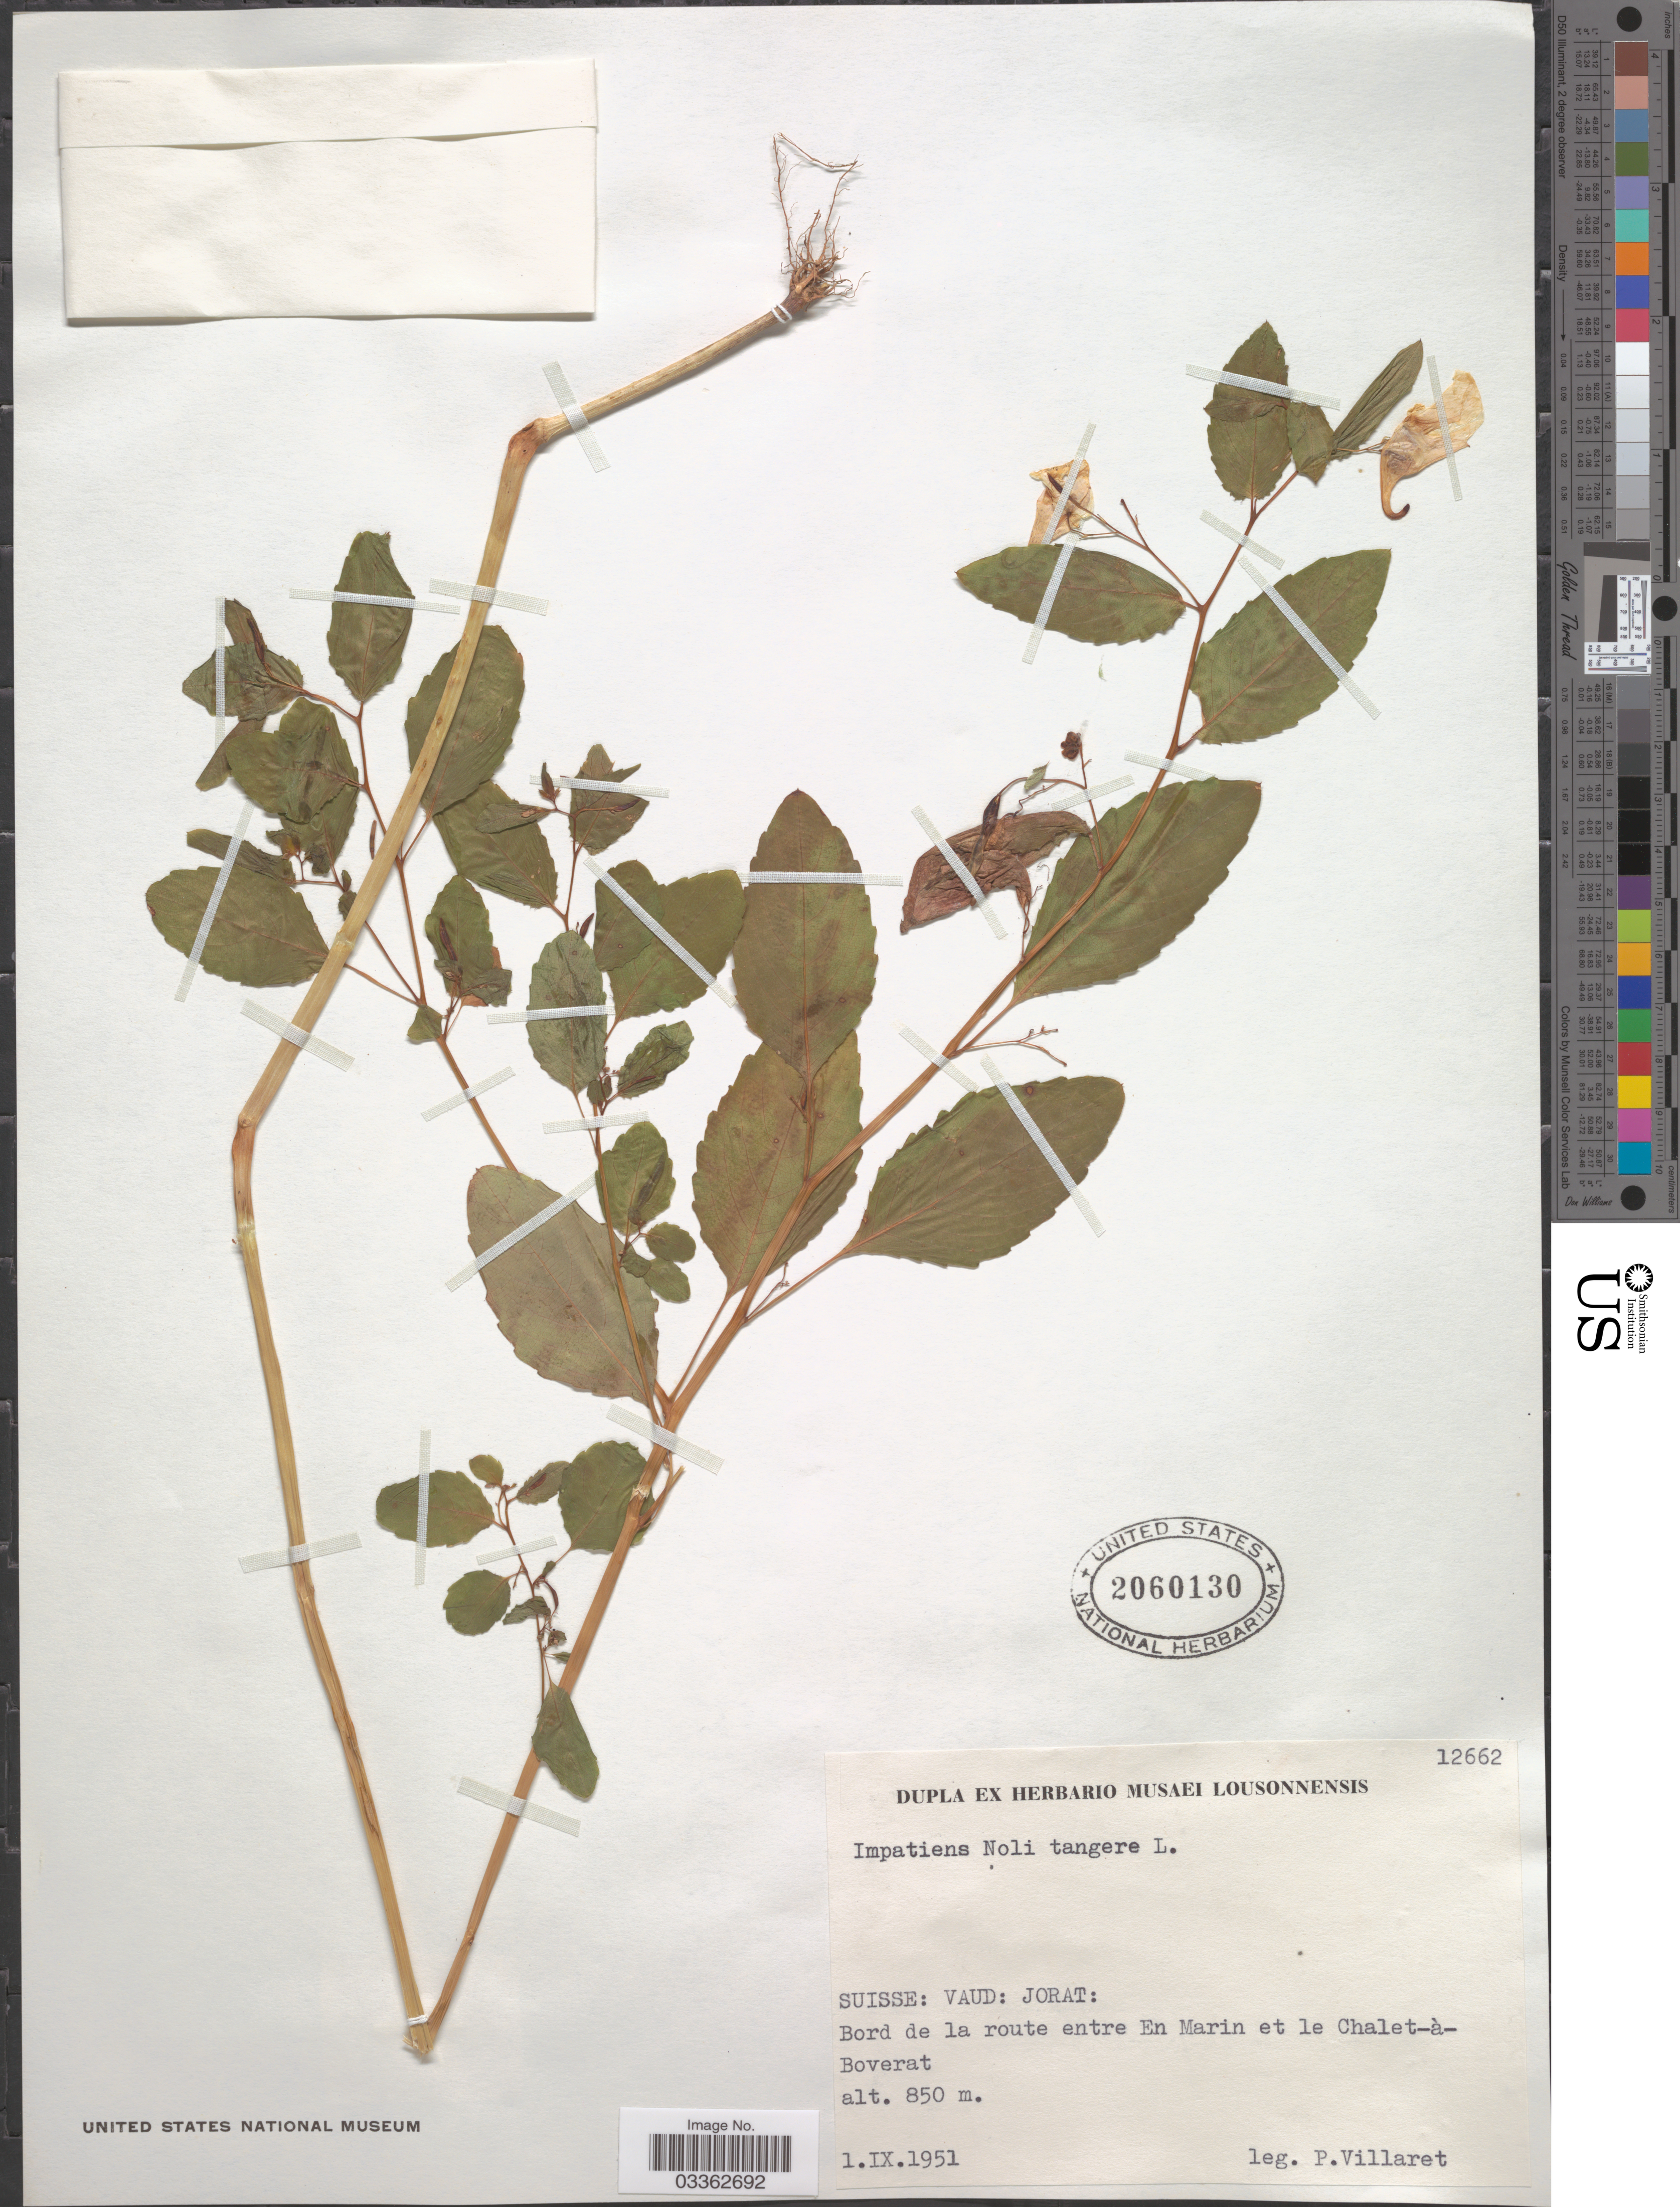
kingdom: Plantae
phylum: Tracheophyta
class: Magnoliopsida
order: Ericales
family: Balsaminaceae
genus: Impatiens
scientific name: Impatiens noli-tangere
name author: L.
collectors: P. Villaret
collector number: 12662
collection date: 1951-09-01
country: Switzerland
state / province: Vaud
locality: Suisse: Jorat. Bord de la route entre En Marin et le Chalet-à-Boverat.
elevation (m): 850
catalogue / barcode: US 2060130